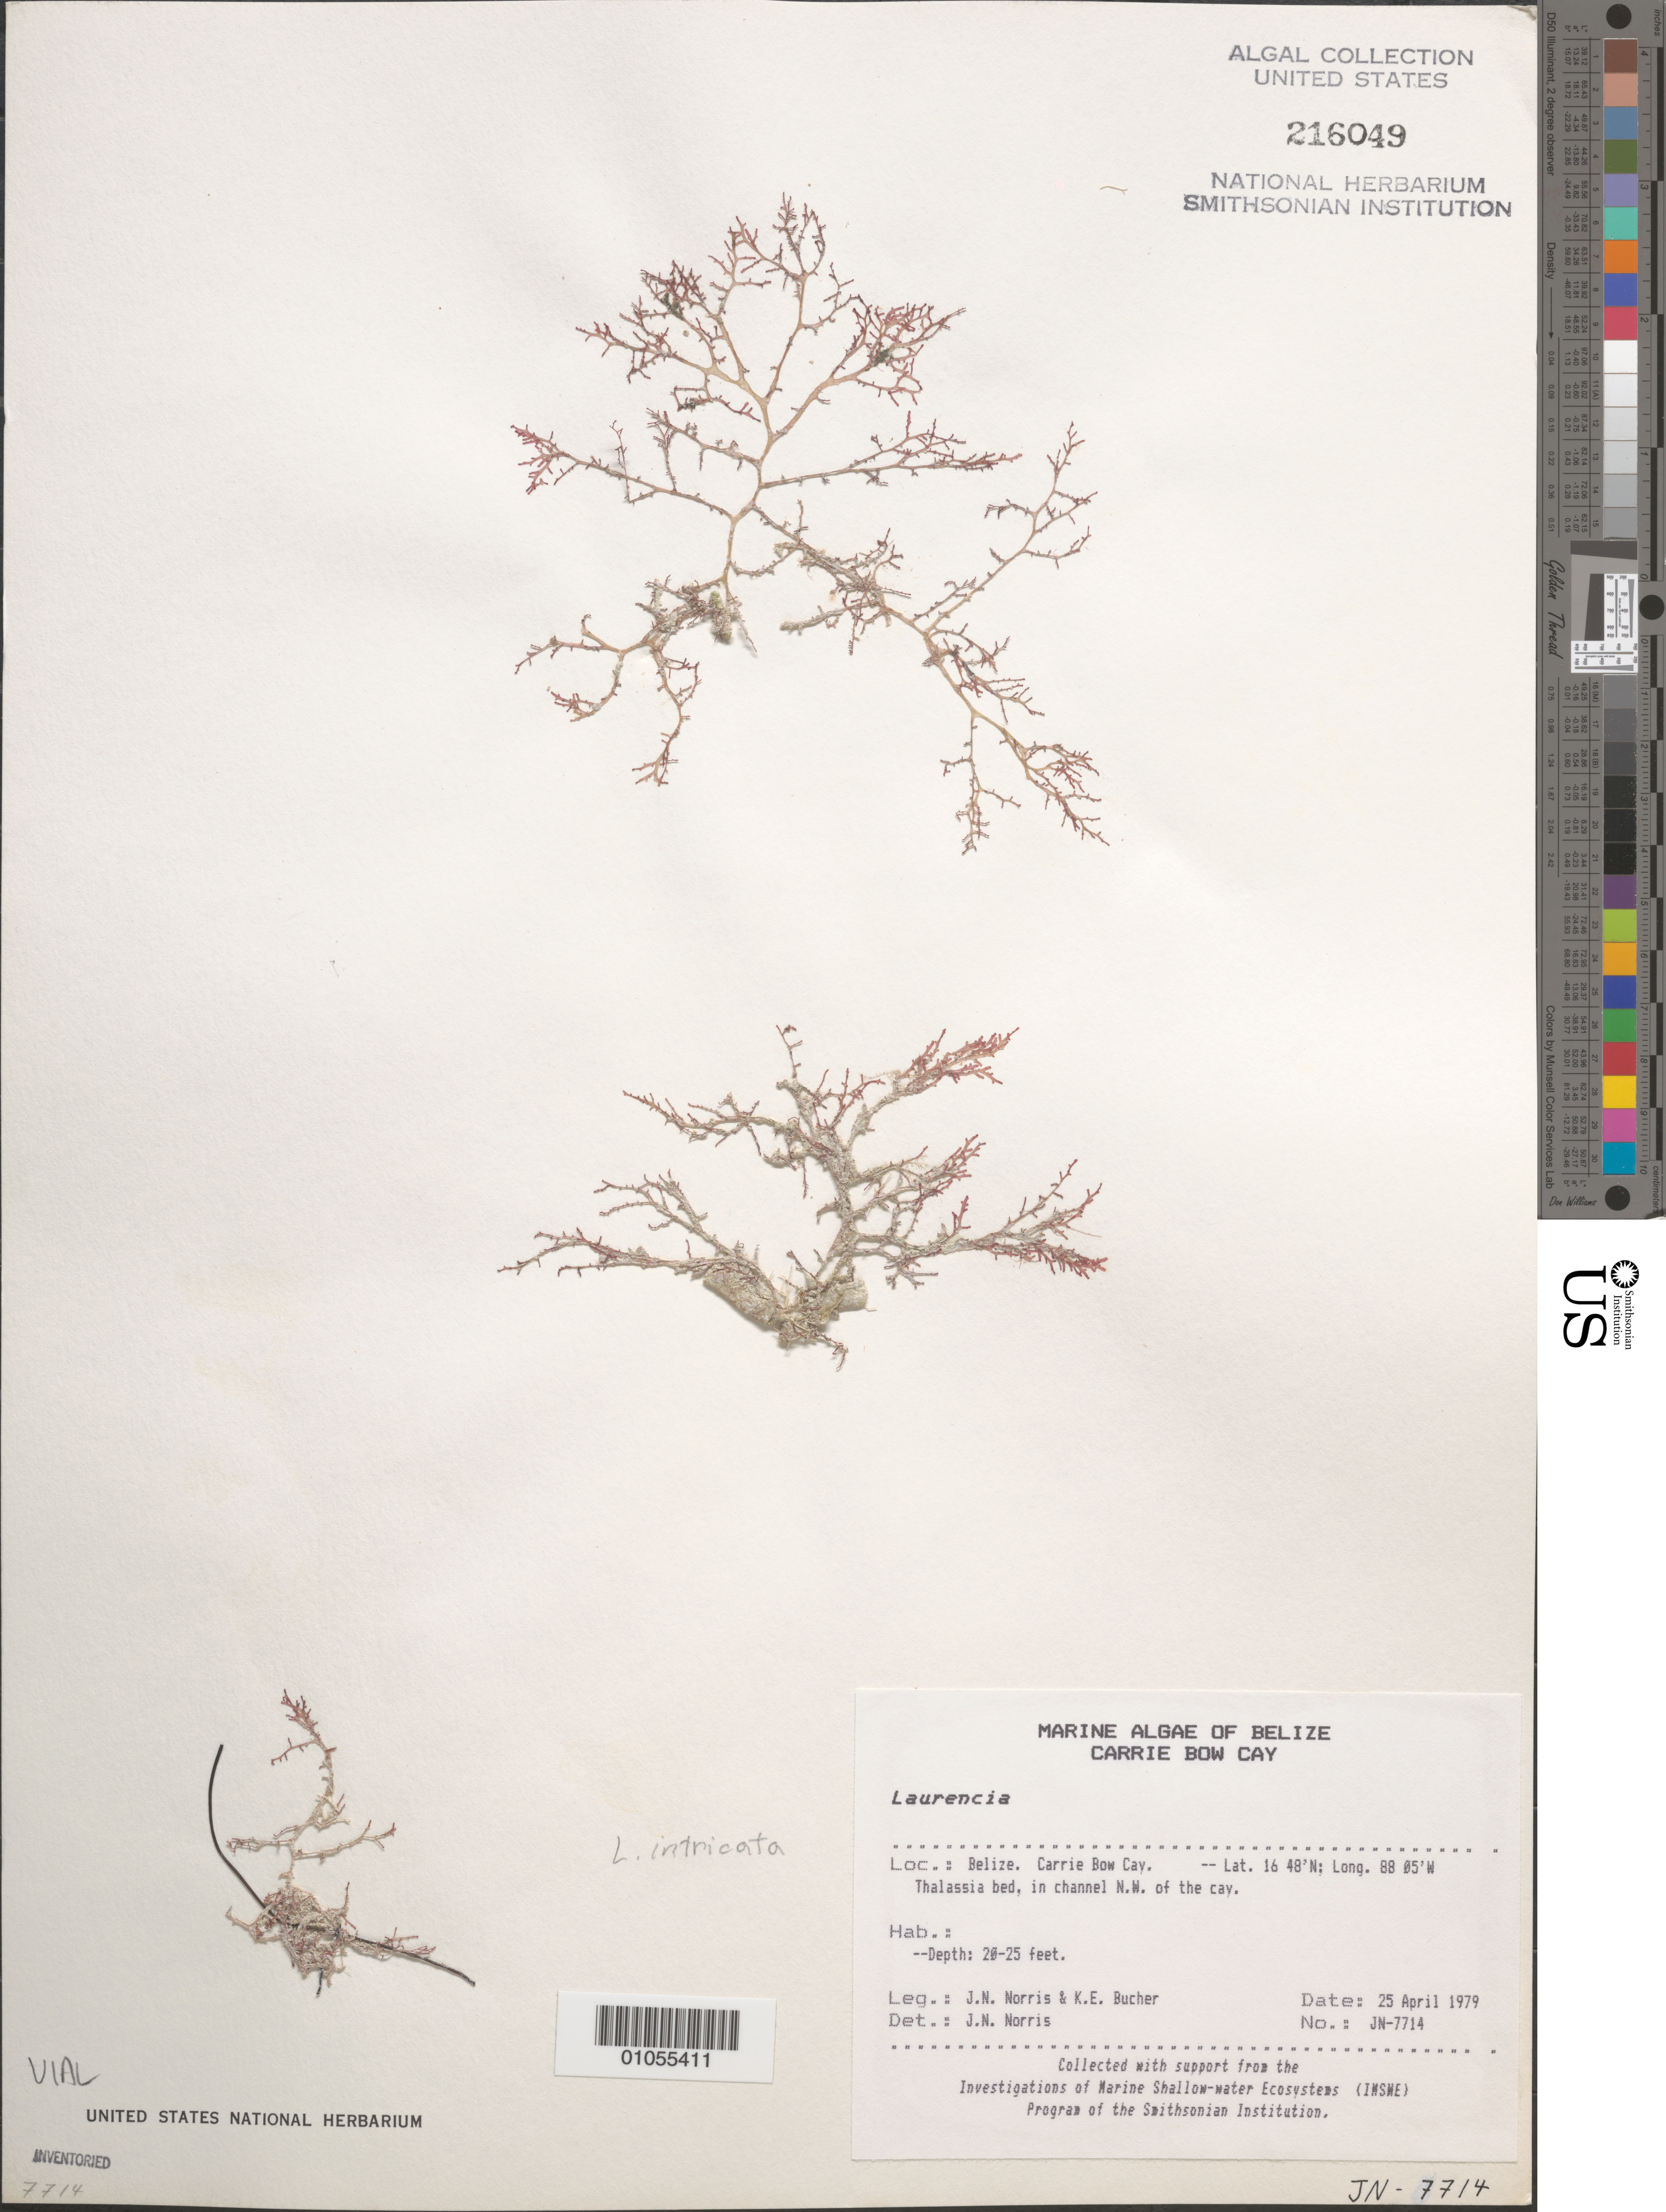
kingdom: Plantae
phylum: Rhodophyta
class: Florideophyceae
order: Ceramiales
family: Rhodomelaceae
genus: Laurencia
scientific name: Laurencia intricata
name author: J.V.Lamouroux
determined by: Norris, James N.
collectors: J. N. Norris & K. E. Bucher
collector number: JN-7714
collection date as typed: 25 Apr 1979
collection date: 1979-04-25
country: Belize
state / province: Stann Creek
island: Carrie Bow Cay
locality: Northwest of Carrie Bow Cay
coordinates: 16 48'N, 88 05'W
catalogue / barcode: US 216049